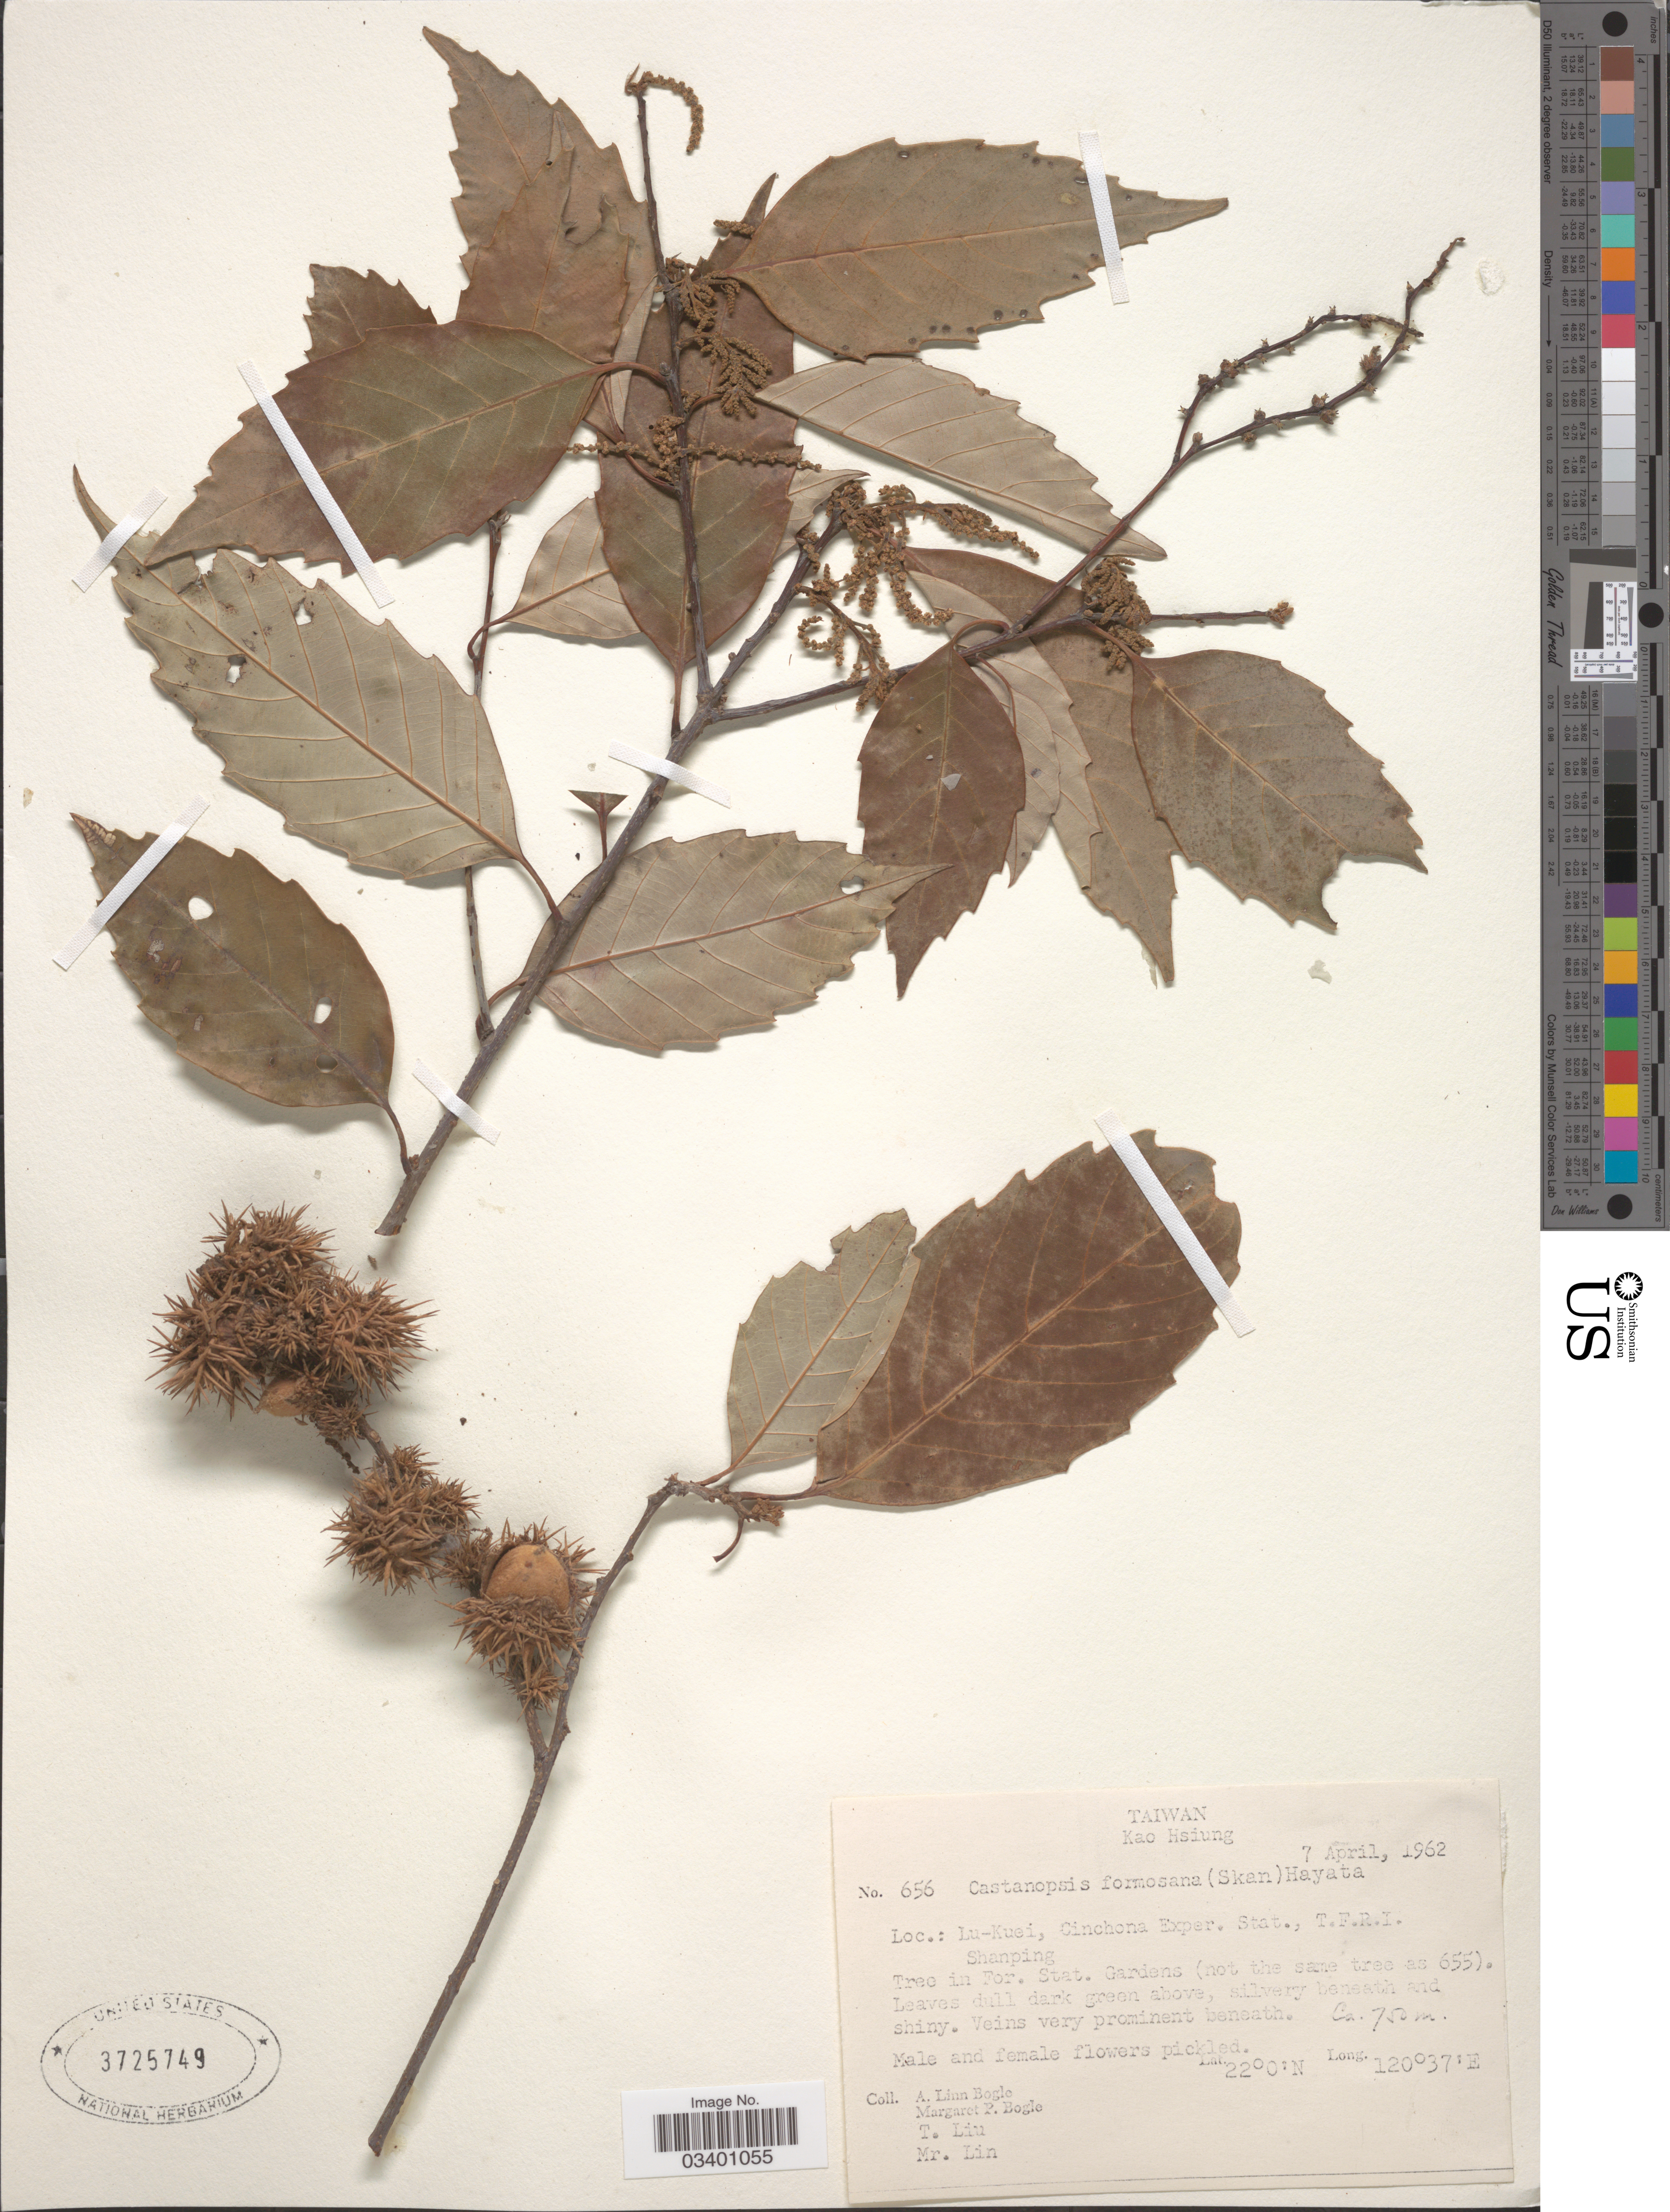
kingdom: Plantae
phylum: Tracheophyta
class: Magnoliopsida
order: Fagales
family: Fagaceae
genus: Castanopsis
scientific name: Castanopsis formosana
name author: (Skan) Hayata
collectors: Bogle, A.L., M. Bogle, T. Liu & Mr. Lin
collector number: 656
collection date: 1962-04-07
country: Taiwan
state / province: Kaohsiung City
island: Taiwan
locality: Kao Hsiung. Lu-Kuei, Cinchona Exper. Stat., T.F.R.I. Shanping. Tree in For. Stat. Gardens. [unsure placement]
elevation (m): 750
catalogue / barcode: US 3725749